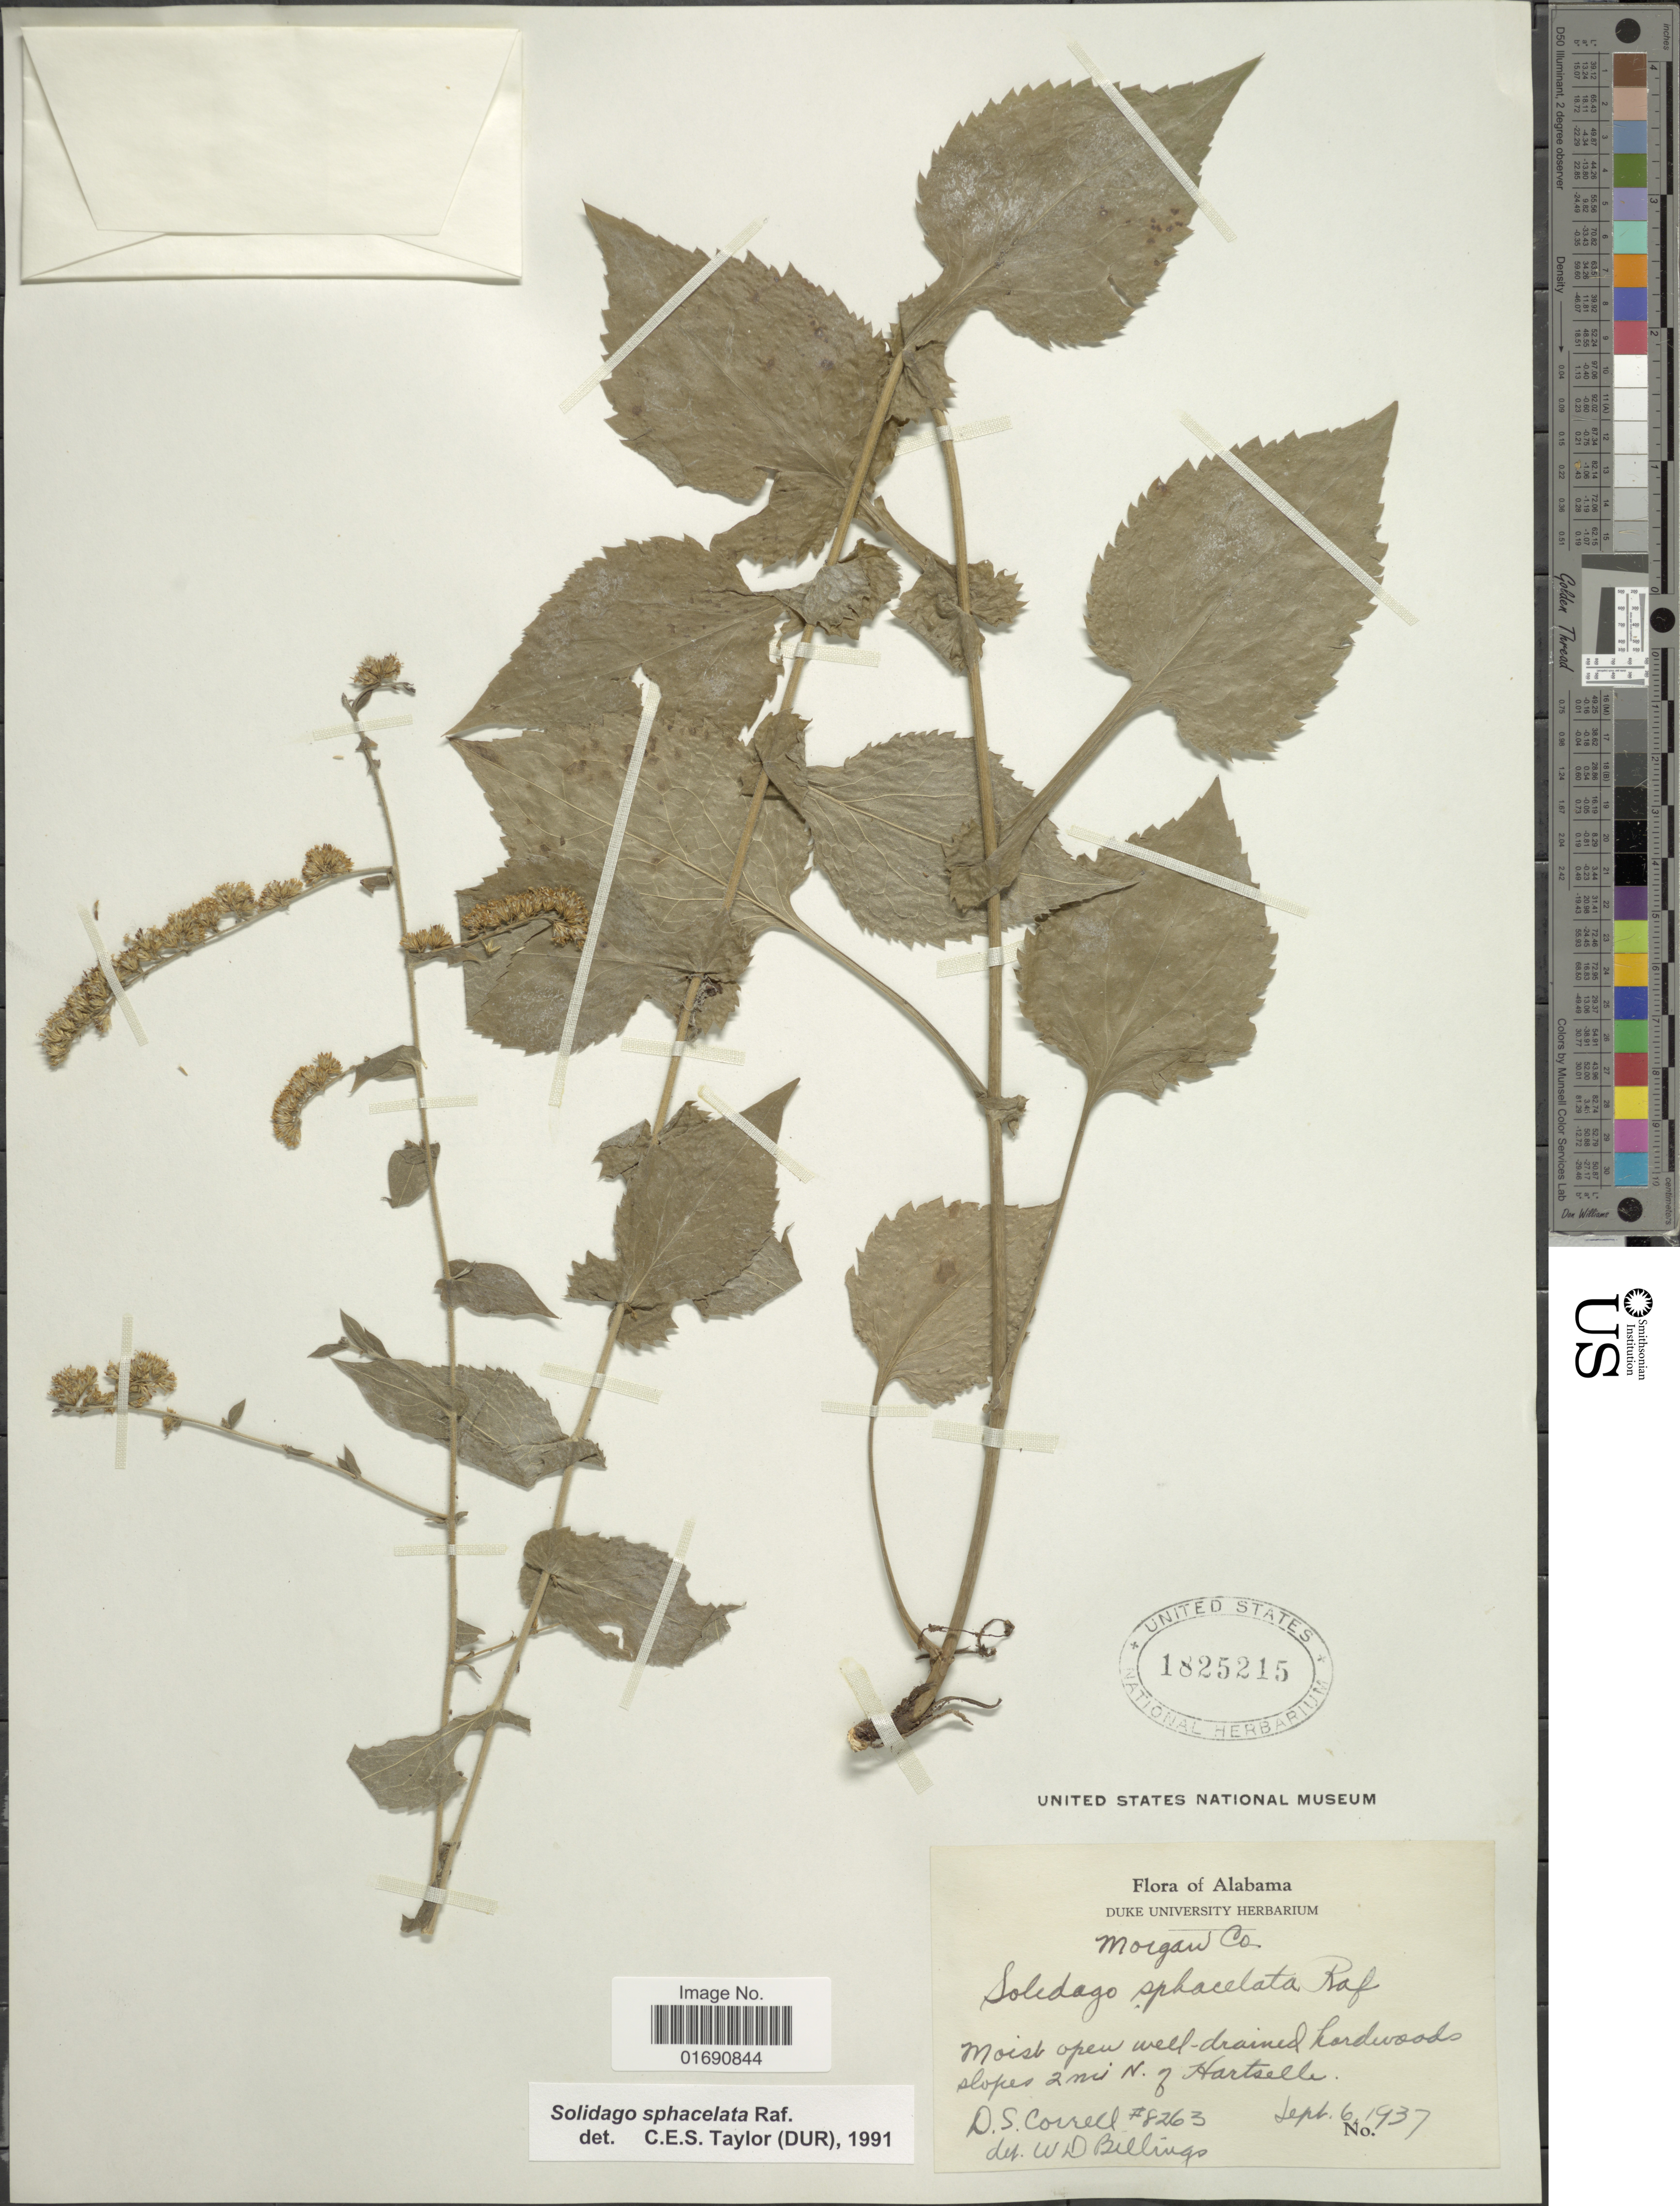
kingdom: Plantae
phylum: Tracheophyta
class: Magnoliopsida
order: Asterales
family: Asteraceae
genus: Solidago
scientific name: Solidago sphacelata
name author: Raf.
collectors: D. S. Correll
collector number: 8263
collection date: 1937-09-06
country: United States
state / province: Alabama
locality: Morgan Co, Moist open west-drained hardwoods slopes 2 mi N of Hartsch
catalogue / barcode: US 1825215